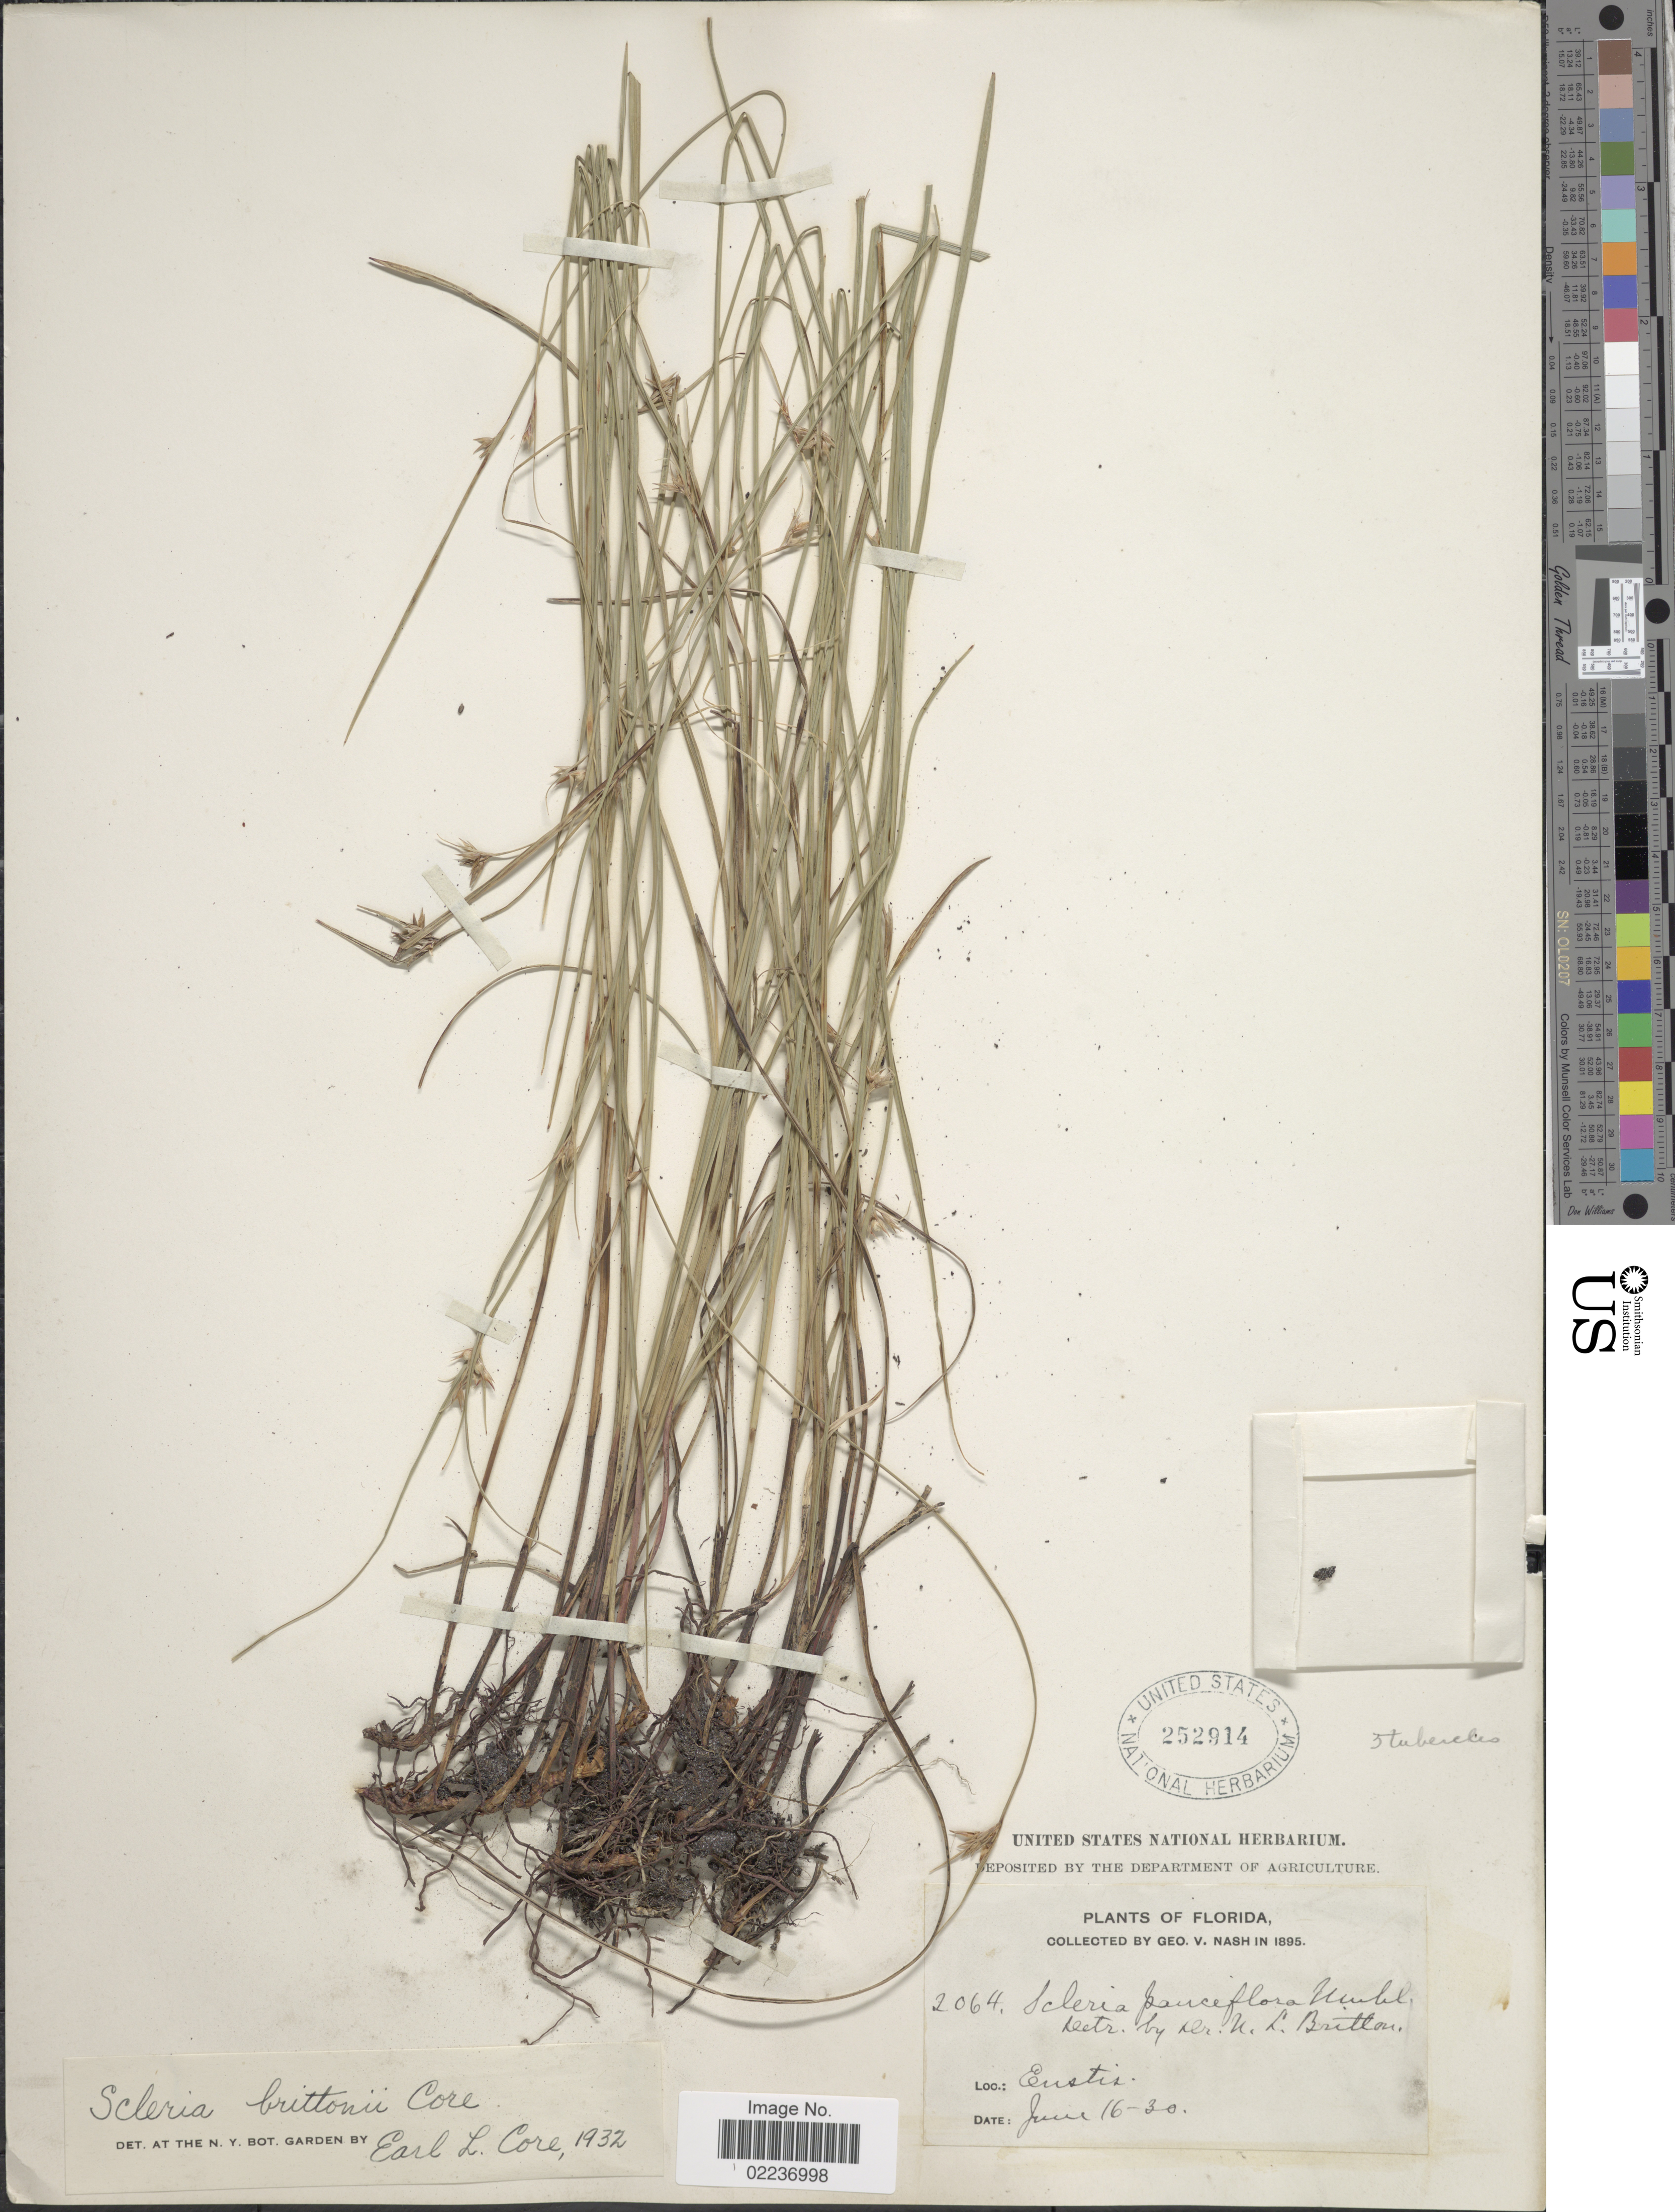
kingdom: Plantae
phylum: Tracheophyta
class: Liliopsida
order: Poales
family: Cyperaceae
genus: Scleria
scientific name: Scleria brittonii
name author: Core ex Small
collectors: G. V. Nash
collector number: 2064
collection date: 1895-06-16/1895-06-30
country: United States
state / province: Florida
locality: Eustis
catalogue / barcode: US 252914